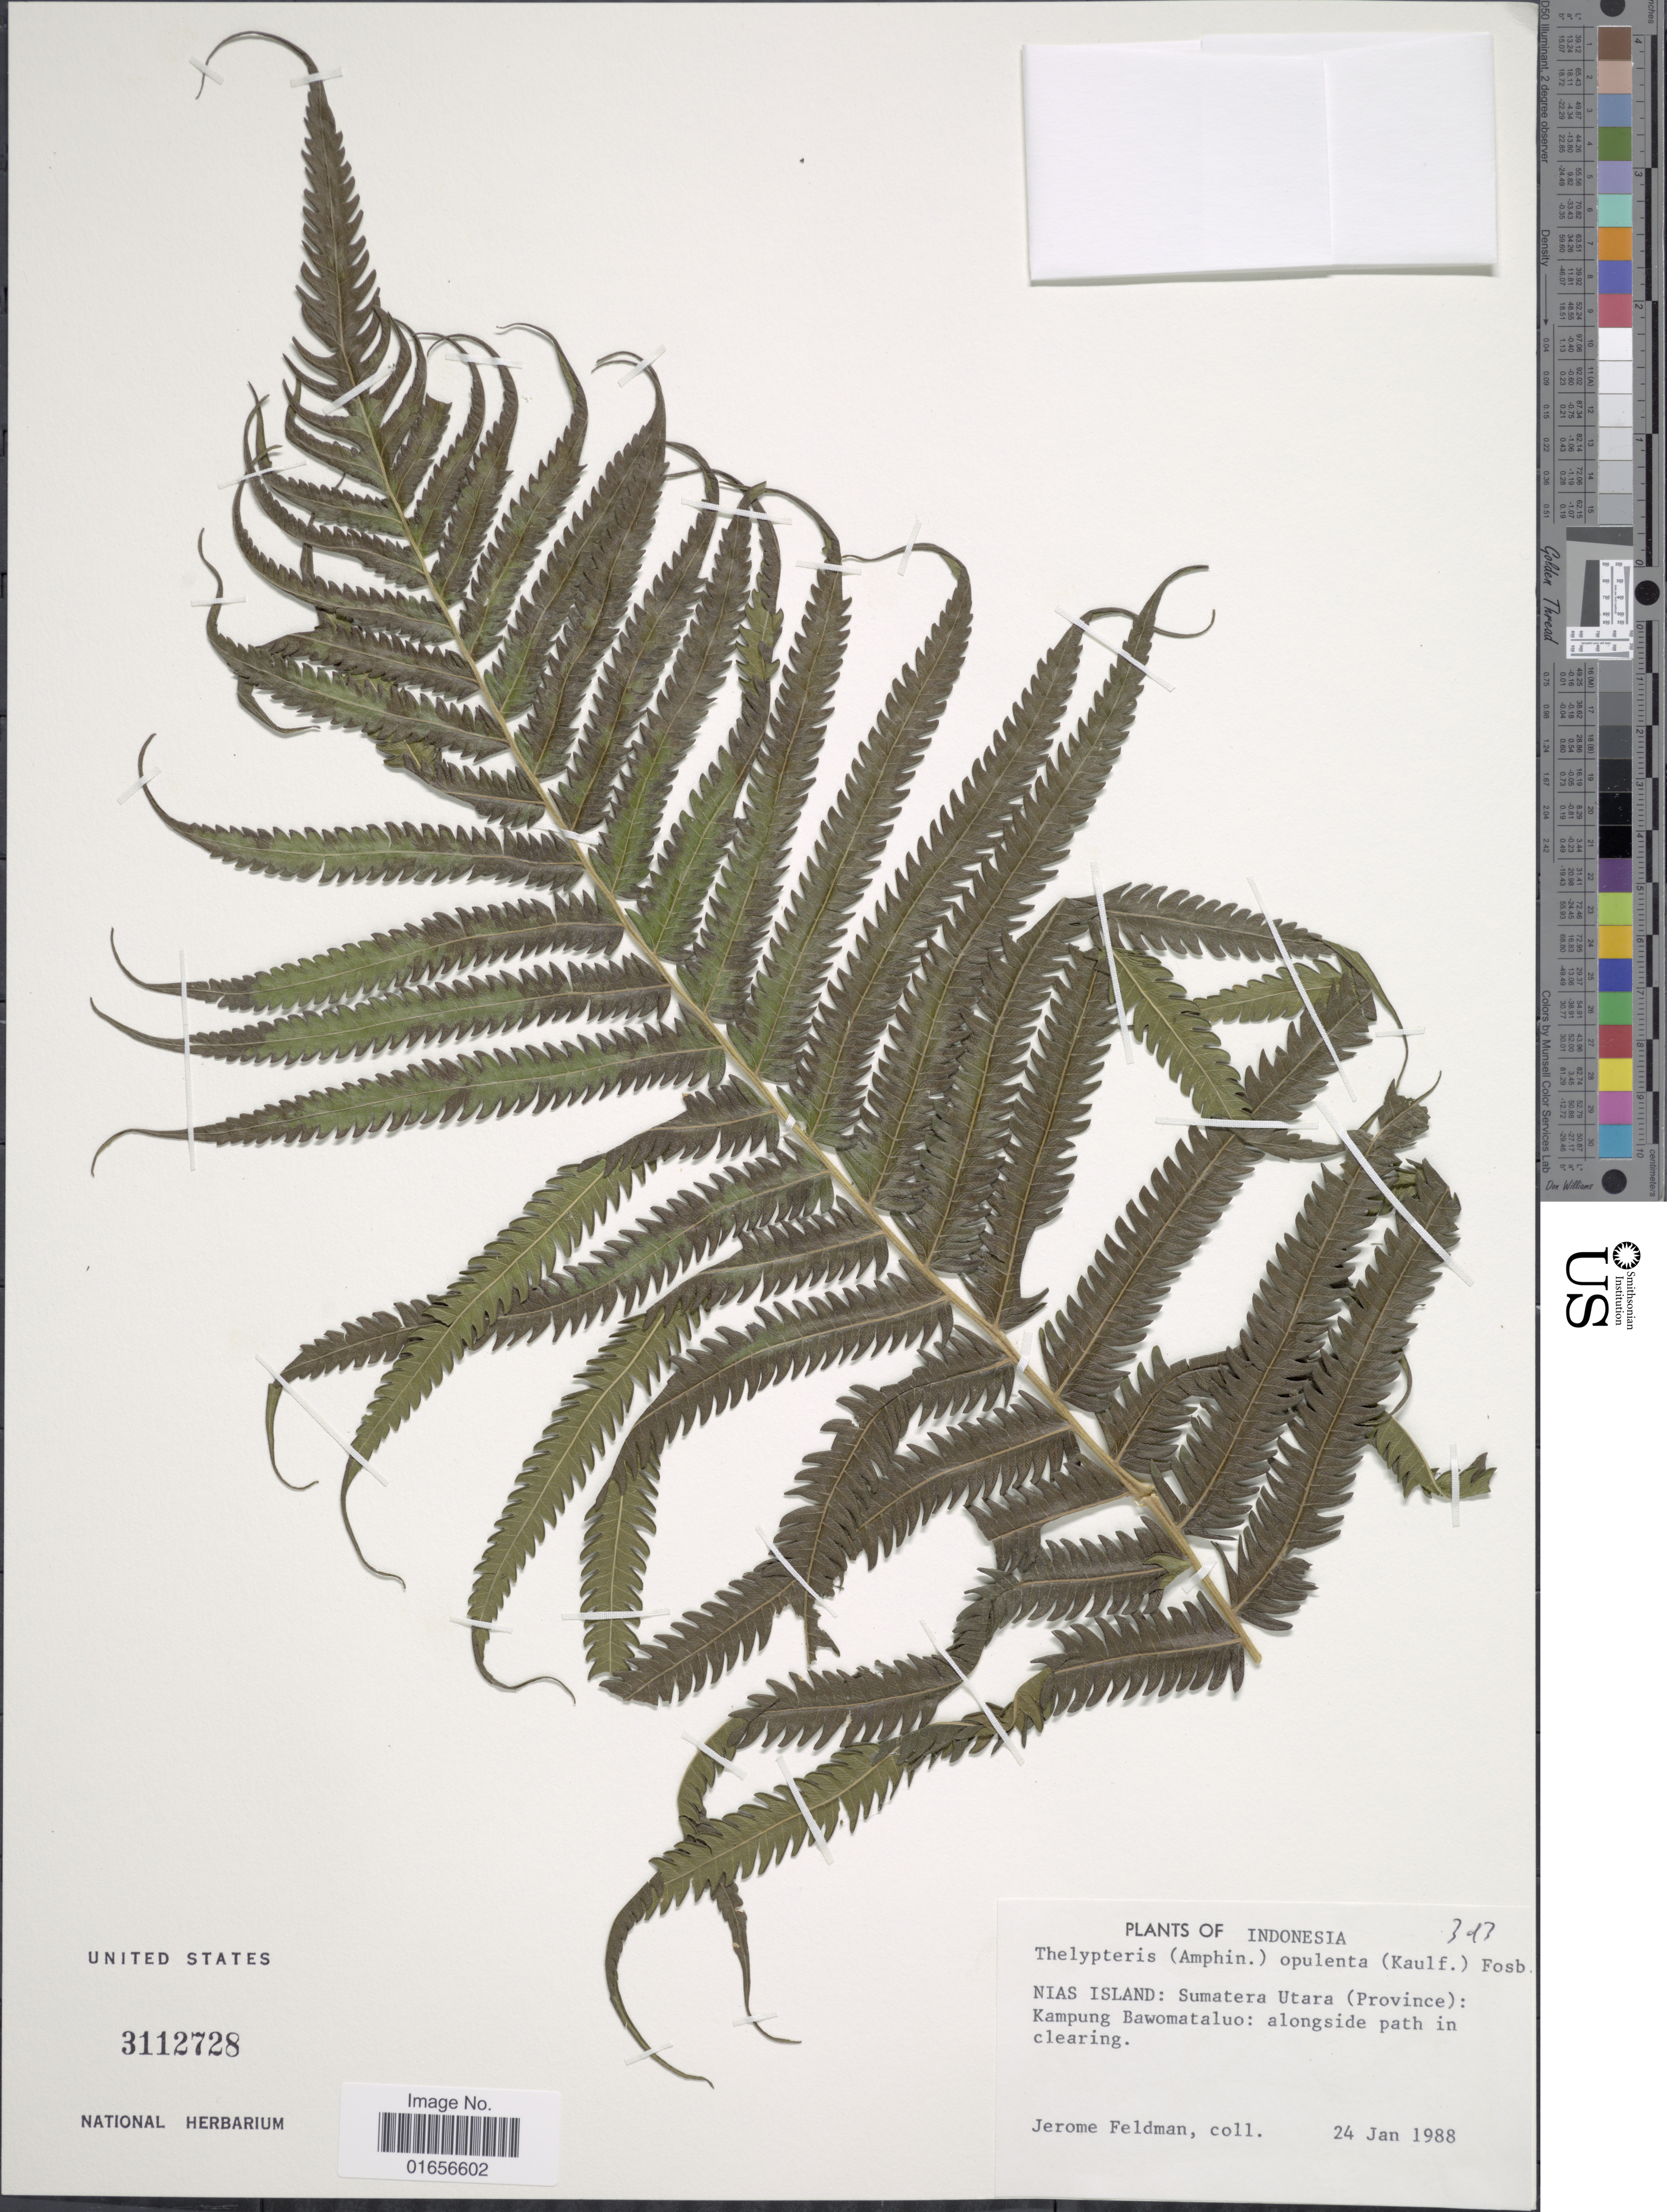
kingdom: Plantae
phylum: Tracheophyta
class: Polypodiopsida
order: Polypodiales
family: Thelypteridaceae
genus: Amphineuron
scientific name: Amphineuron opulentum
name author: (Kaulf.) Holttum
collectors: J. Feldman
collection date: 1988-01-24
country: Indonesia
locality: Nias Island: Sumatera Utara (Province): Kampung Bawomataluo: alongside path in clearing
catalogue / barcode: US 3112728